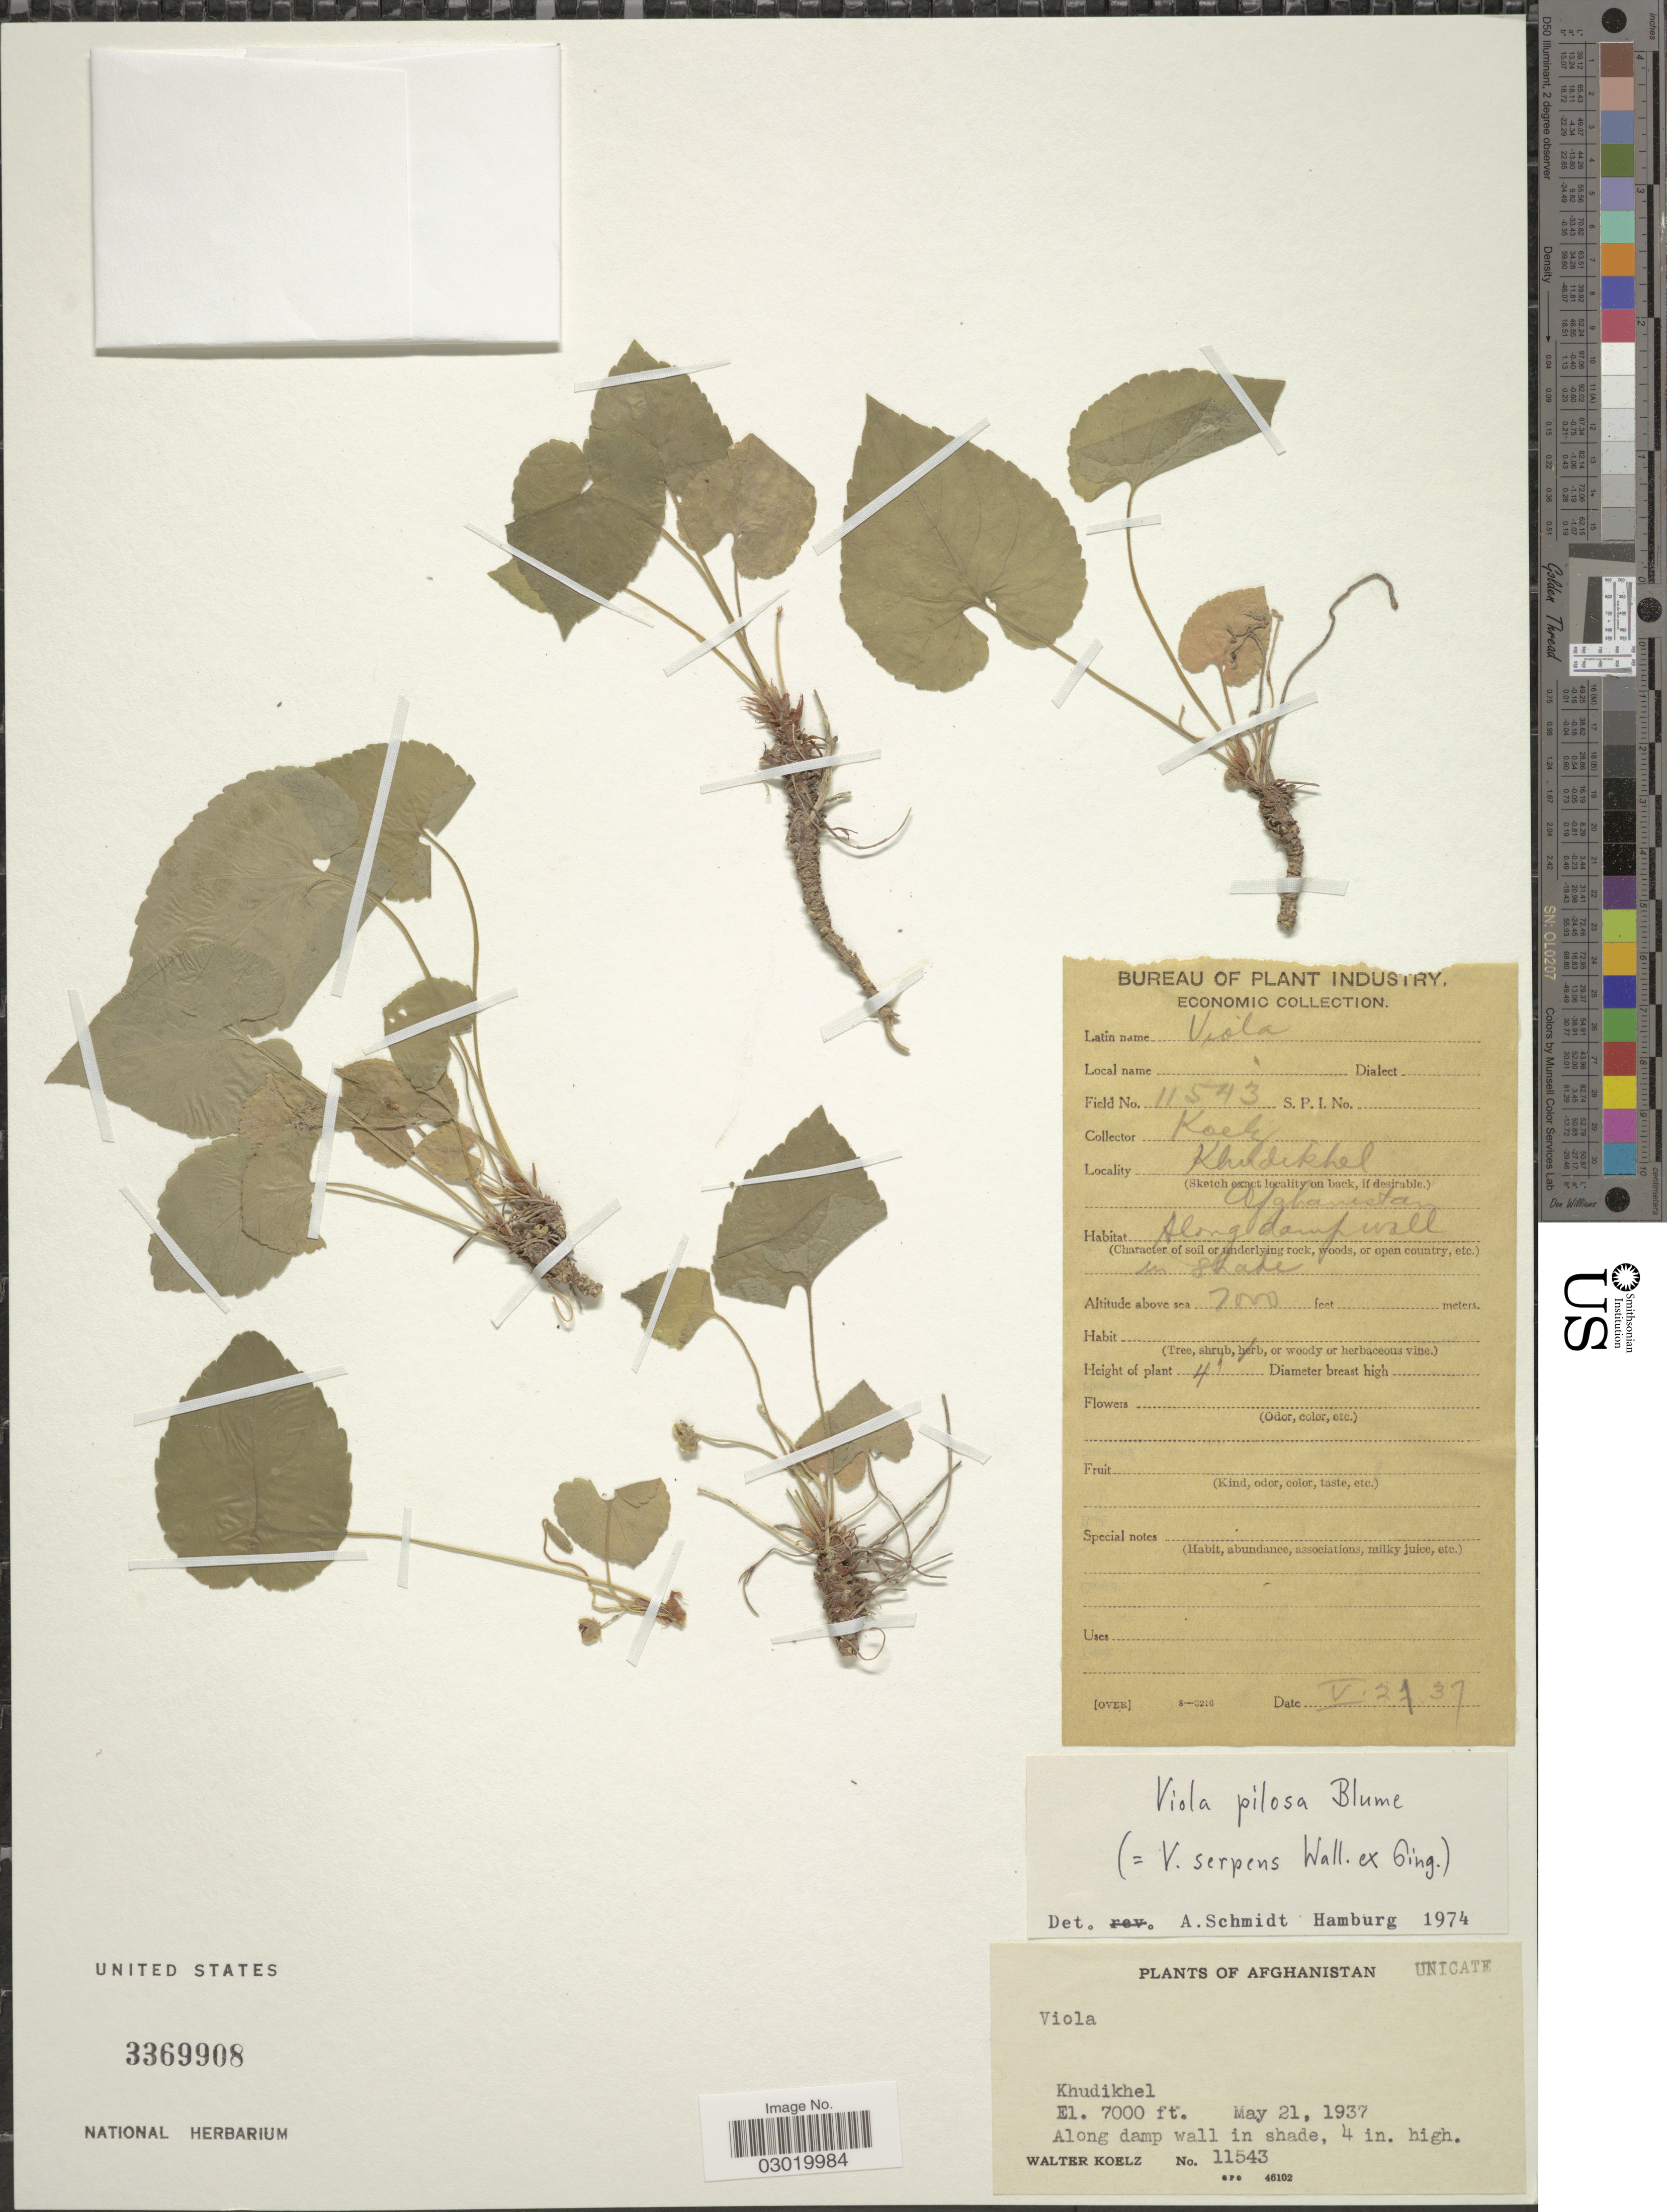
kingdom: Plantae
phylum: Tracheophyta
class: Magnoliopsida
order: Malpighiales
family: Violaceae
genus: Viola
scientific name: Viola pilosa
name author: Blume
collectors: W. N. Koelz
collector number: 11543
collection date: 1937-05-21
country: Afghanistan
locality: Khudikhel.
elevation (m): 2134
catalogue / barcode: US 3369908